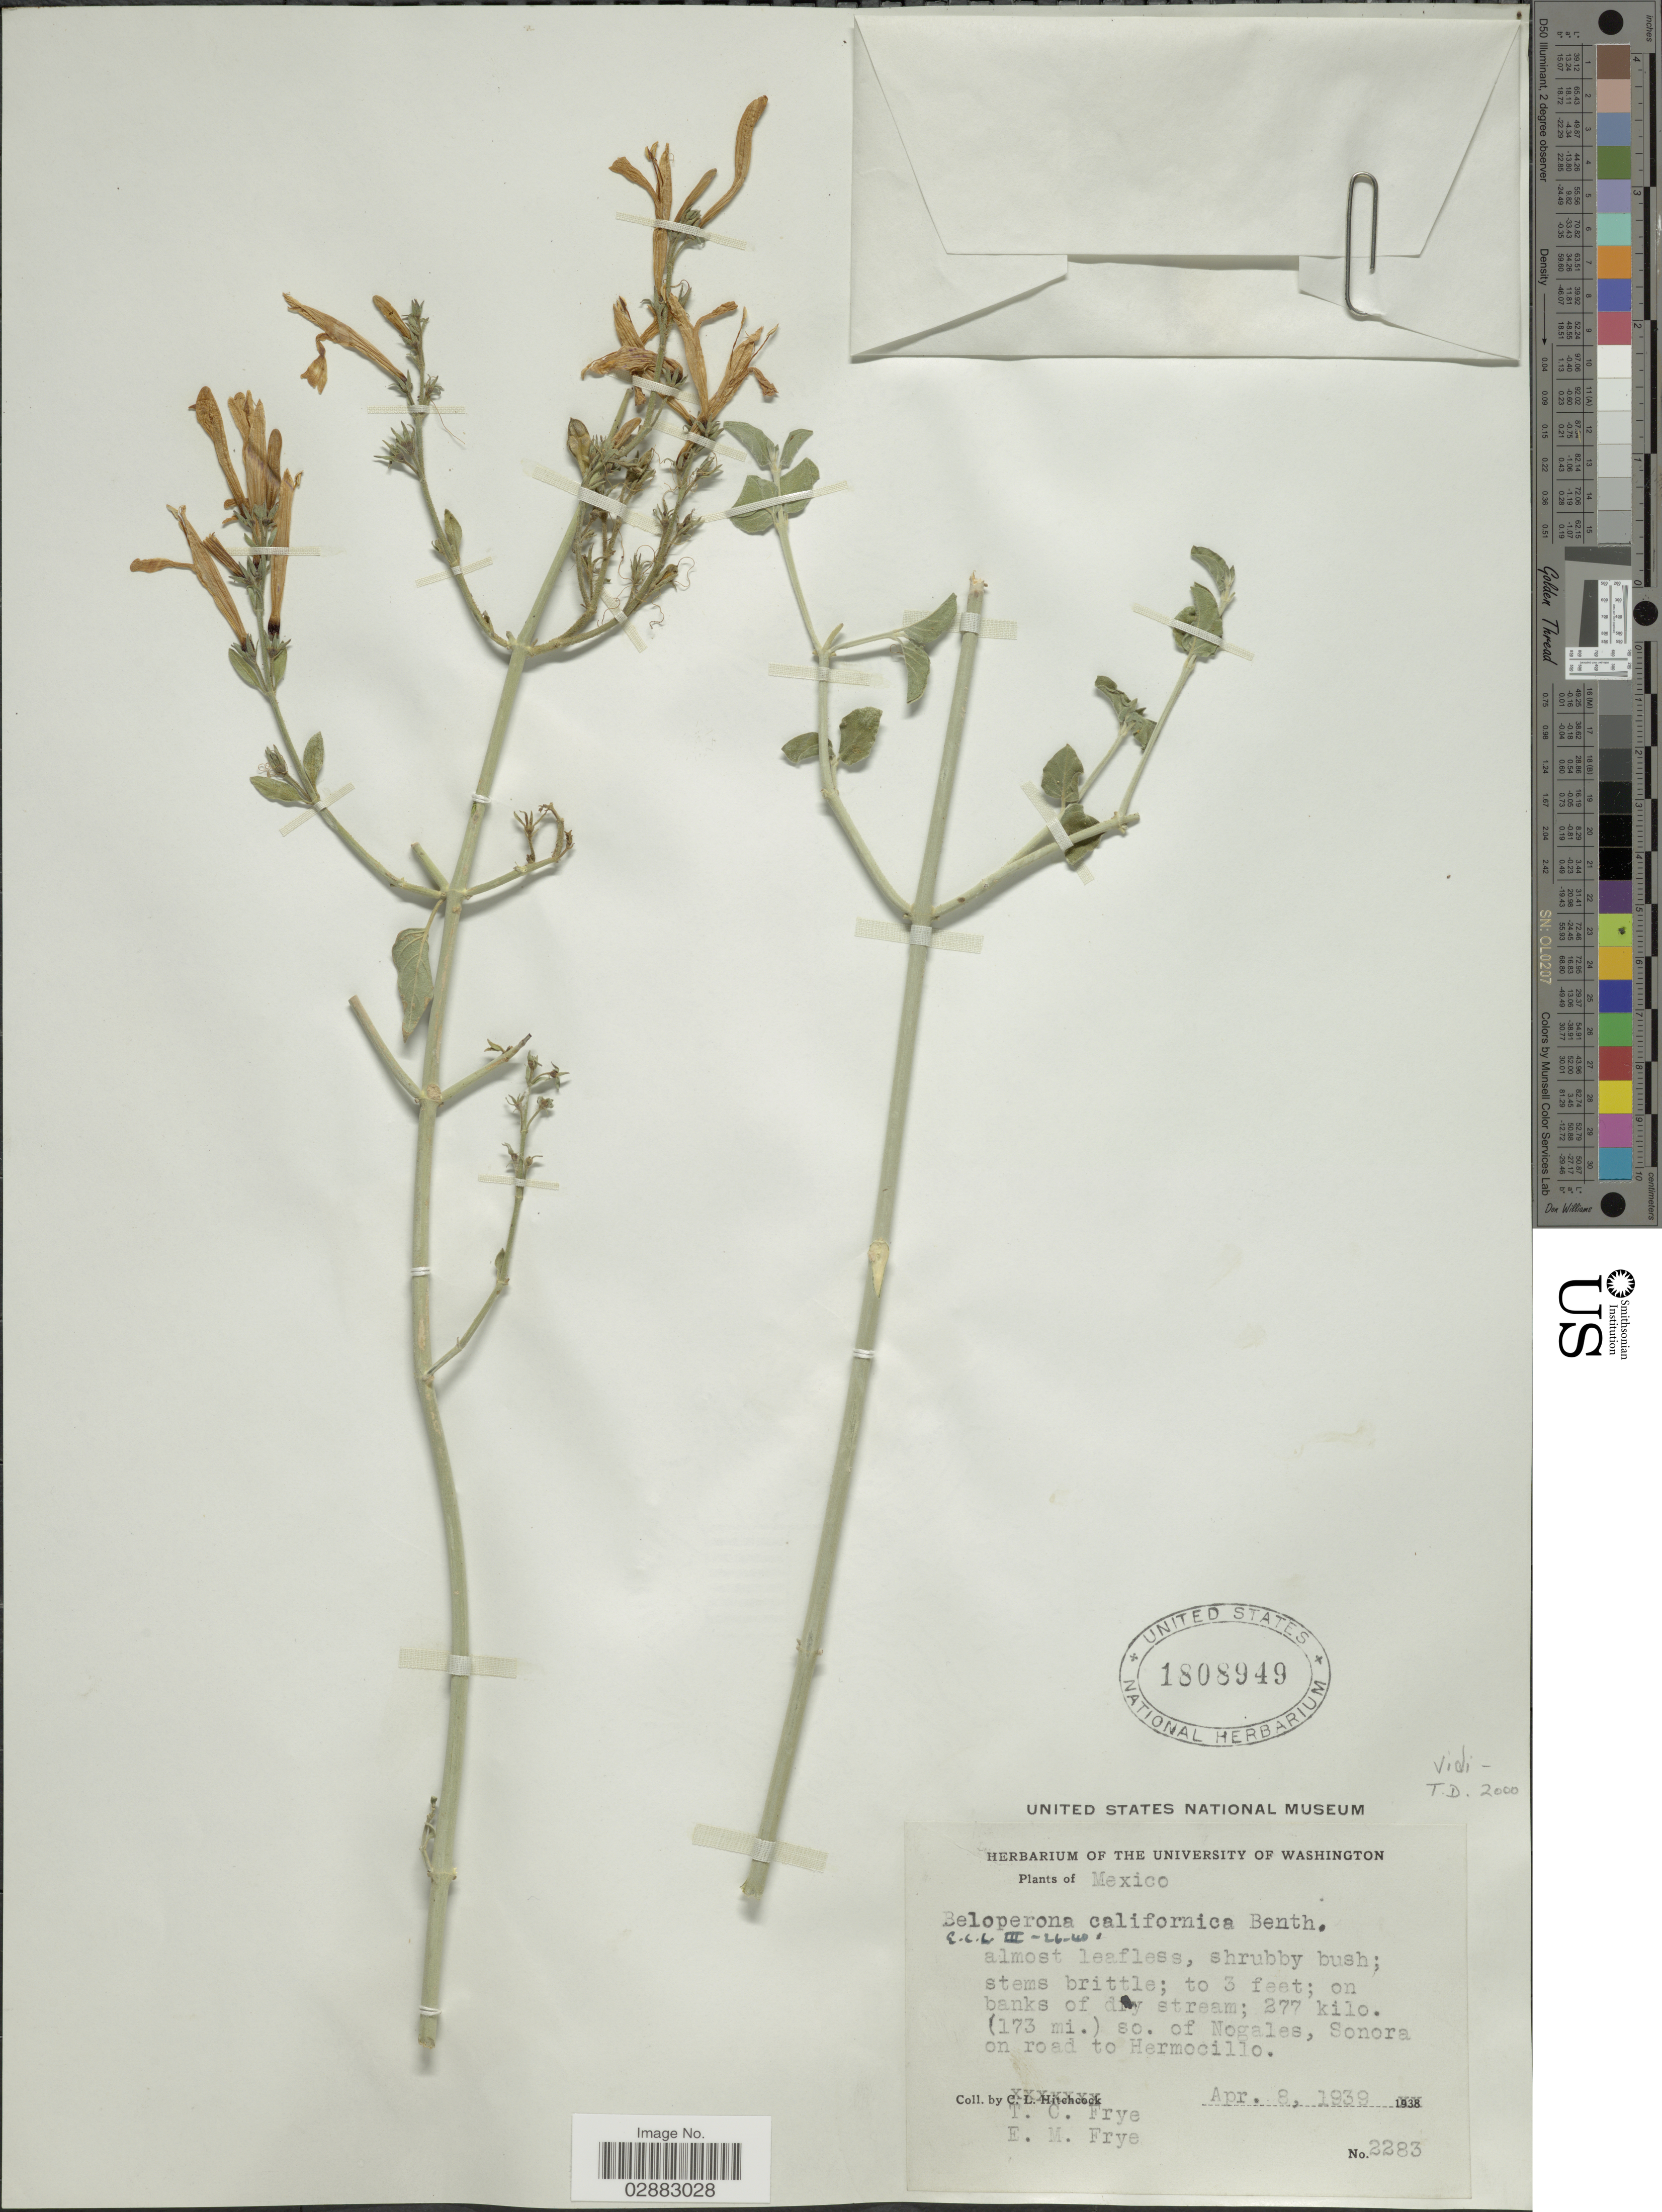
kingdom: Plantae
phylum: Tracheophyta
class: Magnoliopsida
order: Lamiales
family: Acanthaceae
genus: Beloperone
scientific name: Beloperone californica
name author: Benth.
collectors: T. C. Frye & E. Frye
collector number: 2283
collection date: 1939-04-08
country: Mexico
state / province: Sonora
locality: On banks of dry stream; 277 kilo. (173 mi.) so. of Nogales, Sonora on road to Hermocillo.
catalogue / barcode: US 1808949